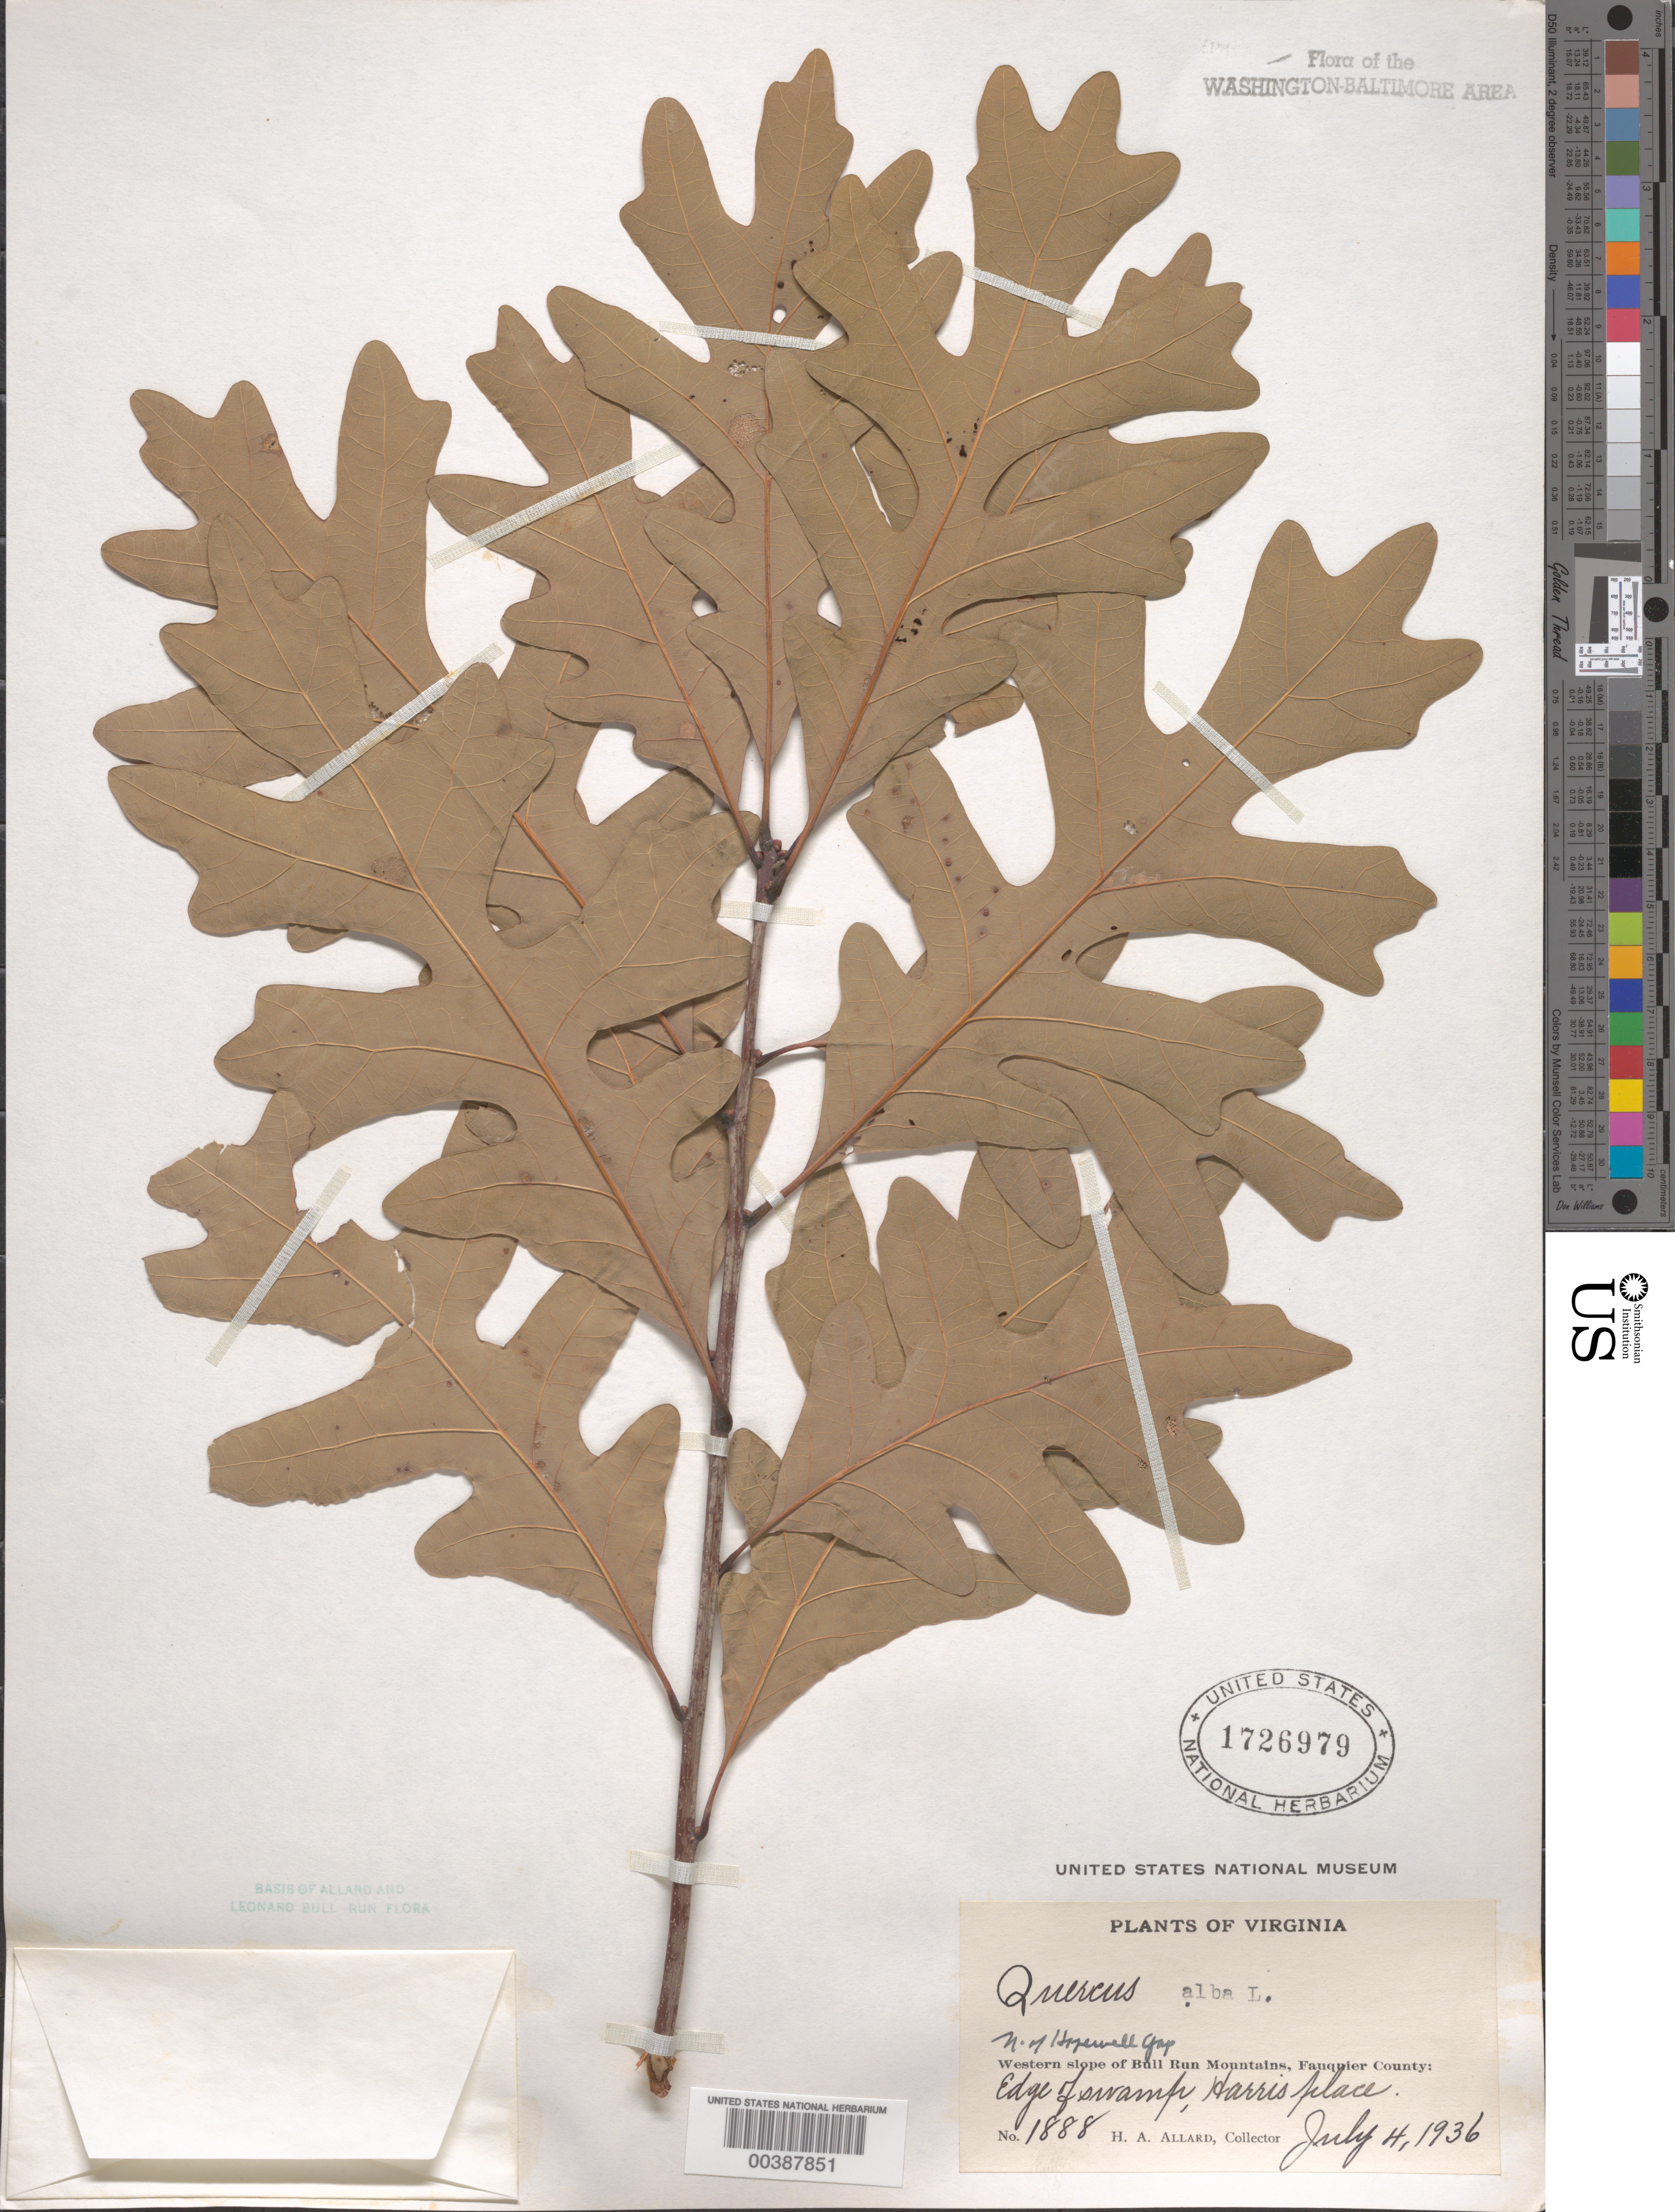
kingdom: Plantae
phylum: Tracheophyta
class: Magnoliopsida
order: Fagales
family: Fagaceae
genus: Quercus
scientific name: Quercus alba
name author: L.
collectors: H. A. Allard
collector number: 1888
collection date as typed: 04 Jul 1936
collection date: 1936-07-04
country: United States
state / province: Virginia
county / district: Fauquier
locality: North of Hopewell Gap, Harris Place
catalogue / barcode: US 1726979